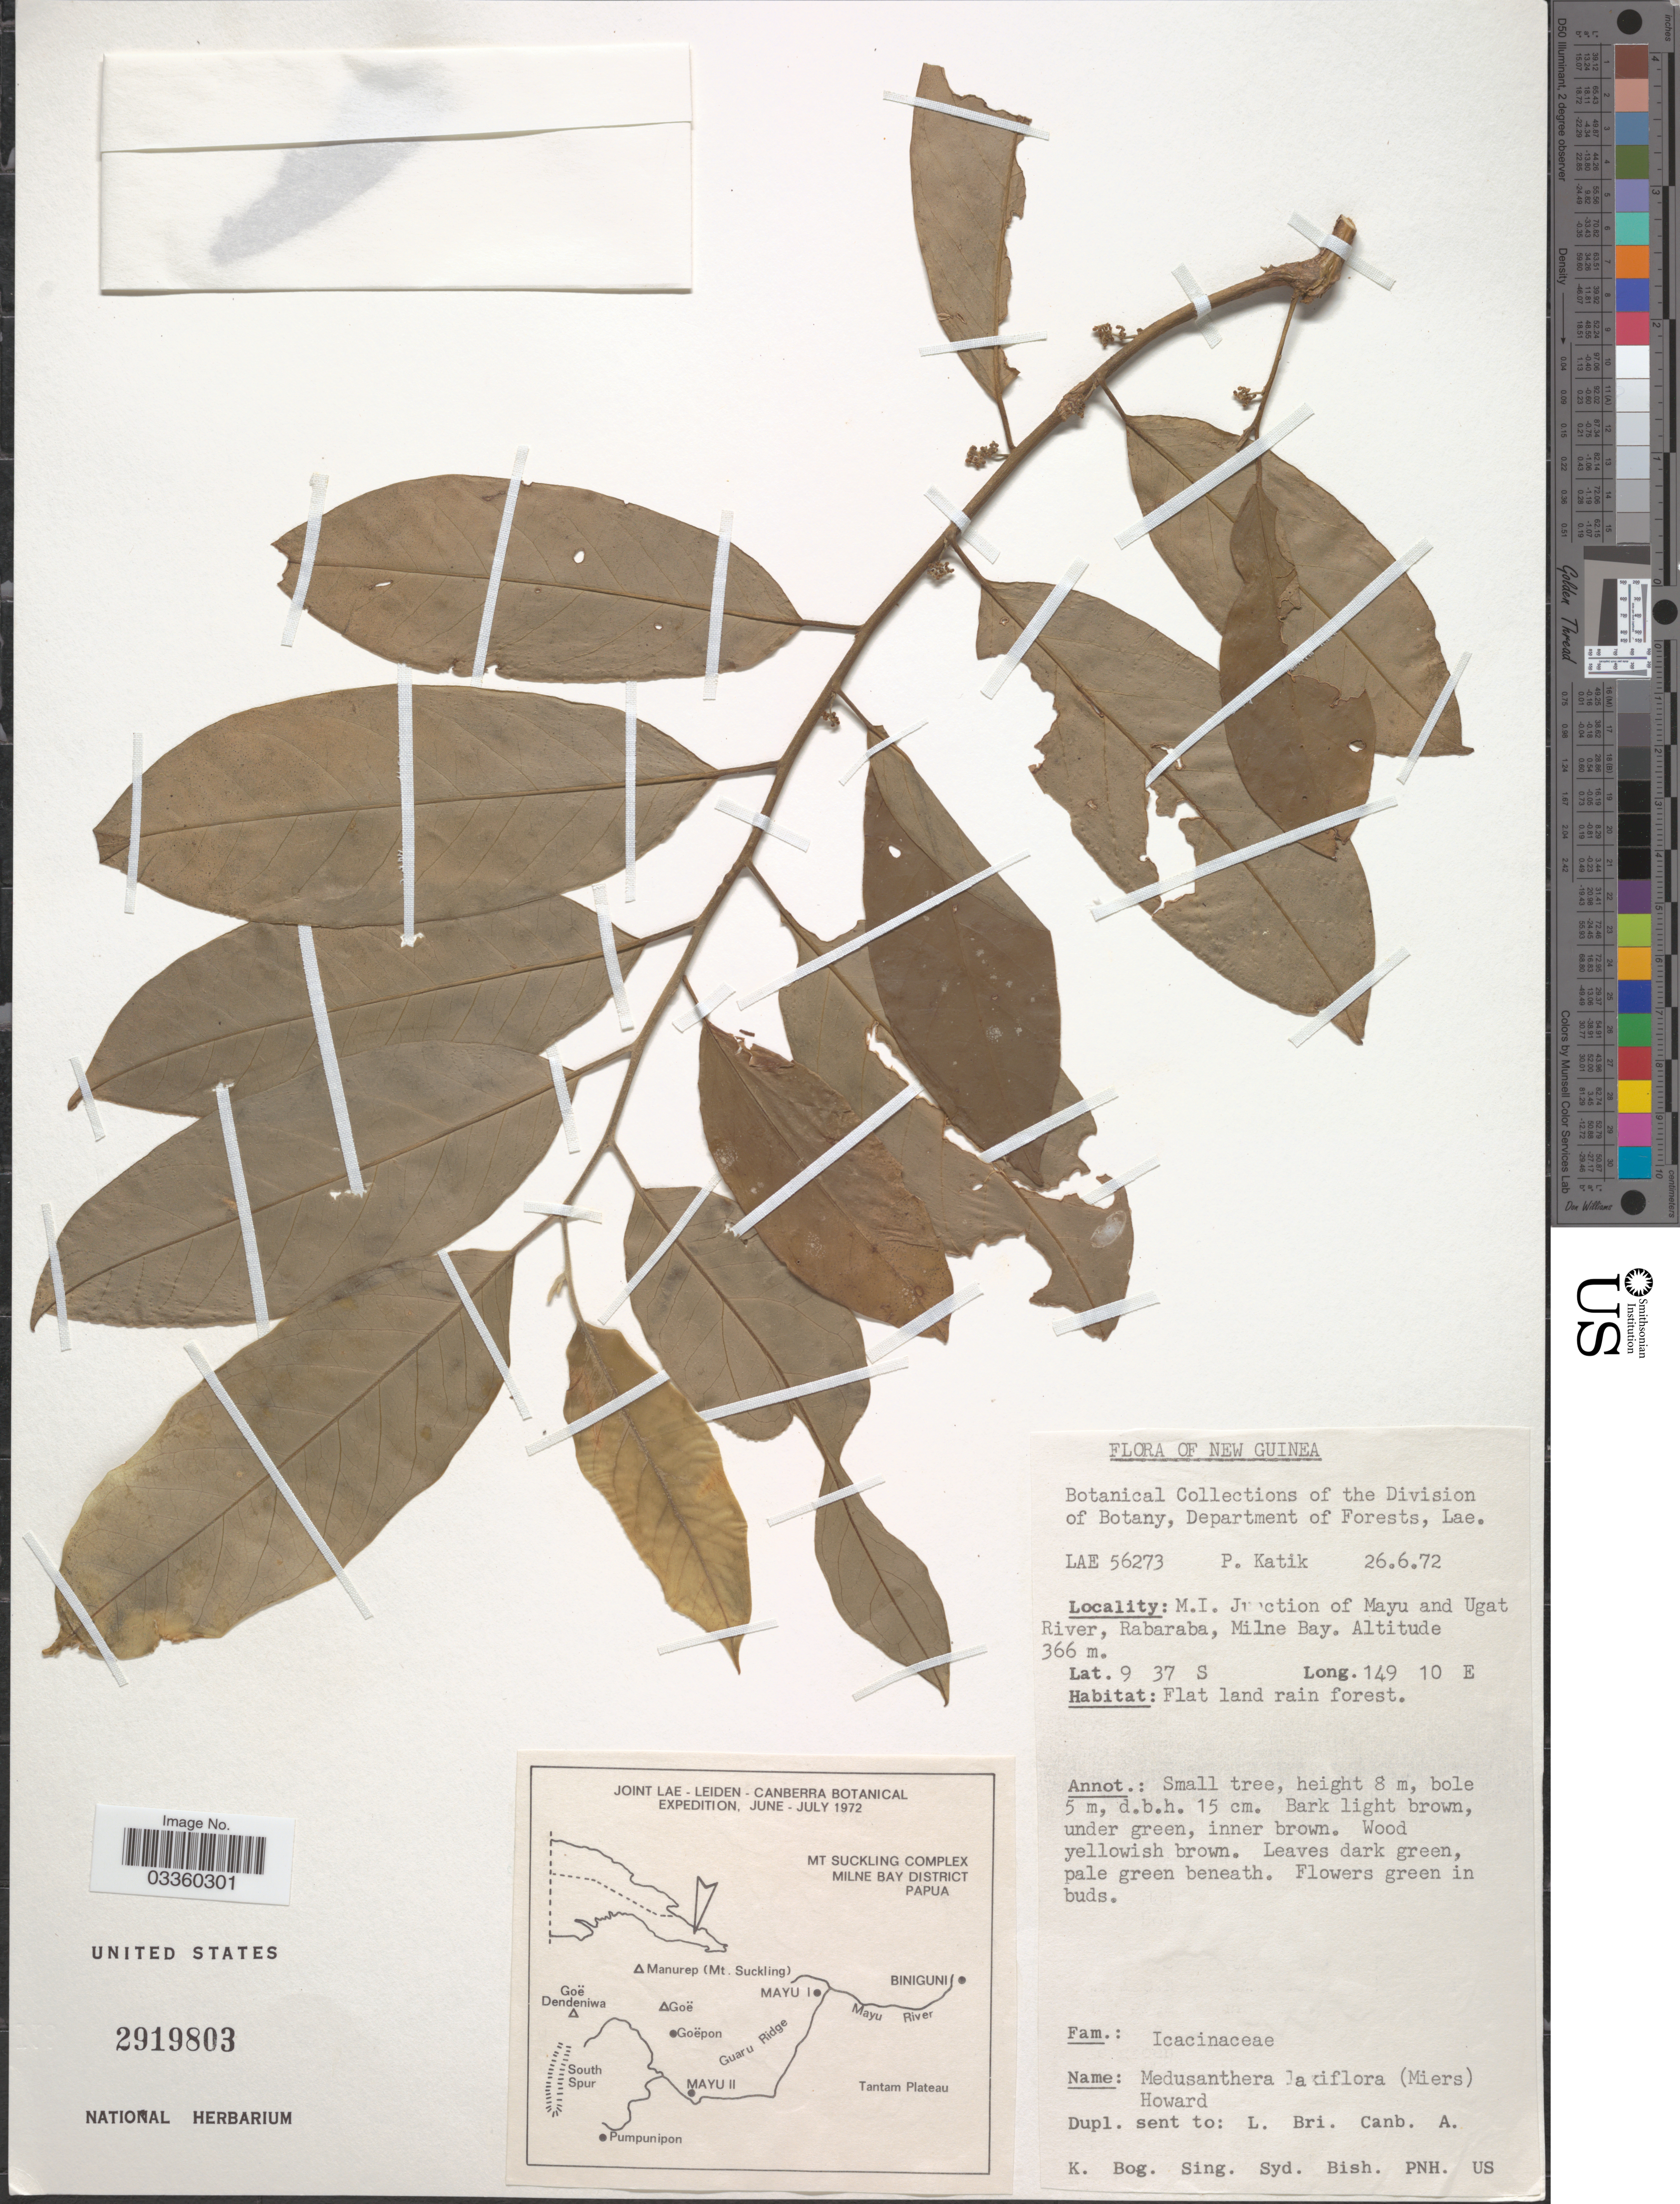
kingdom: Plantae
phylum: Tracheophyta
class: Magnoliopsida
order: Cardiopteridales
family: Stemonuraceae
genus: Medusanthera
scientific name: Medusanthera laxiflora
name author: (Miers) R.A. Howard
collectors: P. Katik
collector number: LAE56273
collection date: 1972-06-26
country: Papua New Guinea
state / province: Milne Bay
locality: New Guinea. M.I. Junction of Mayu and Ugat River, Rabaraba, Milne Bay.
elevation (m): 366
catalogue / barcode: US 2919803